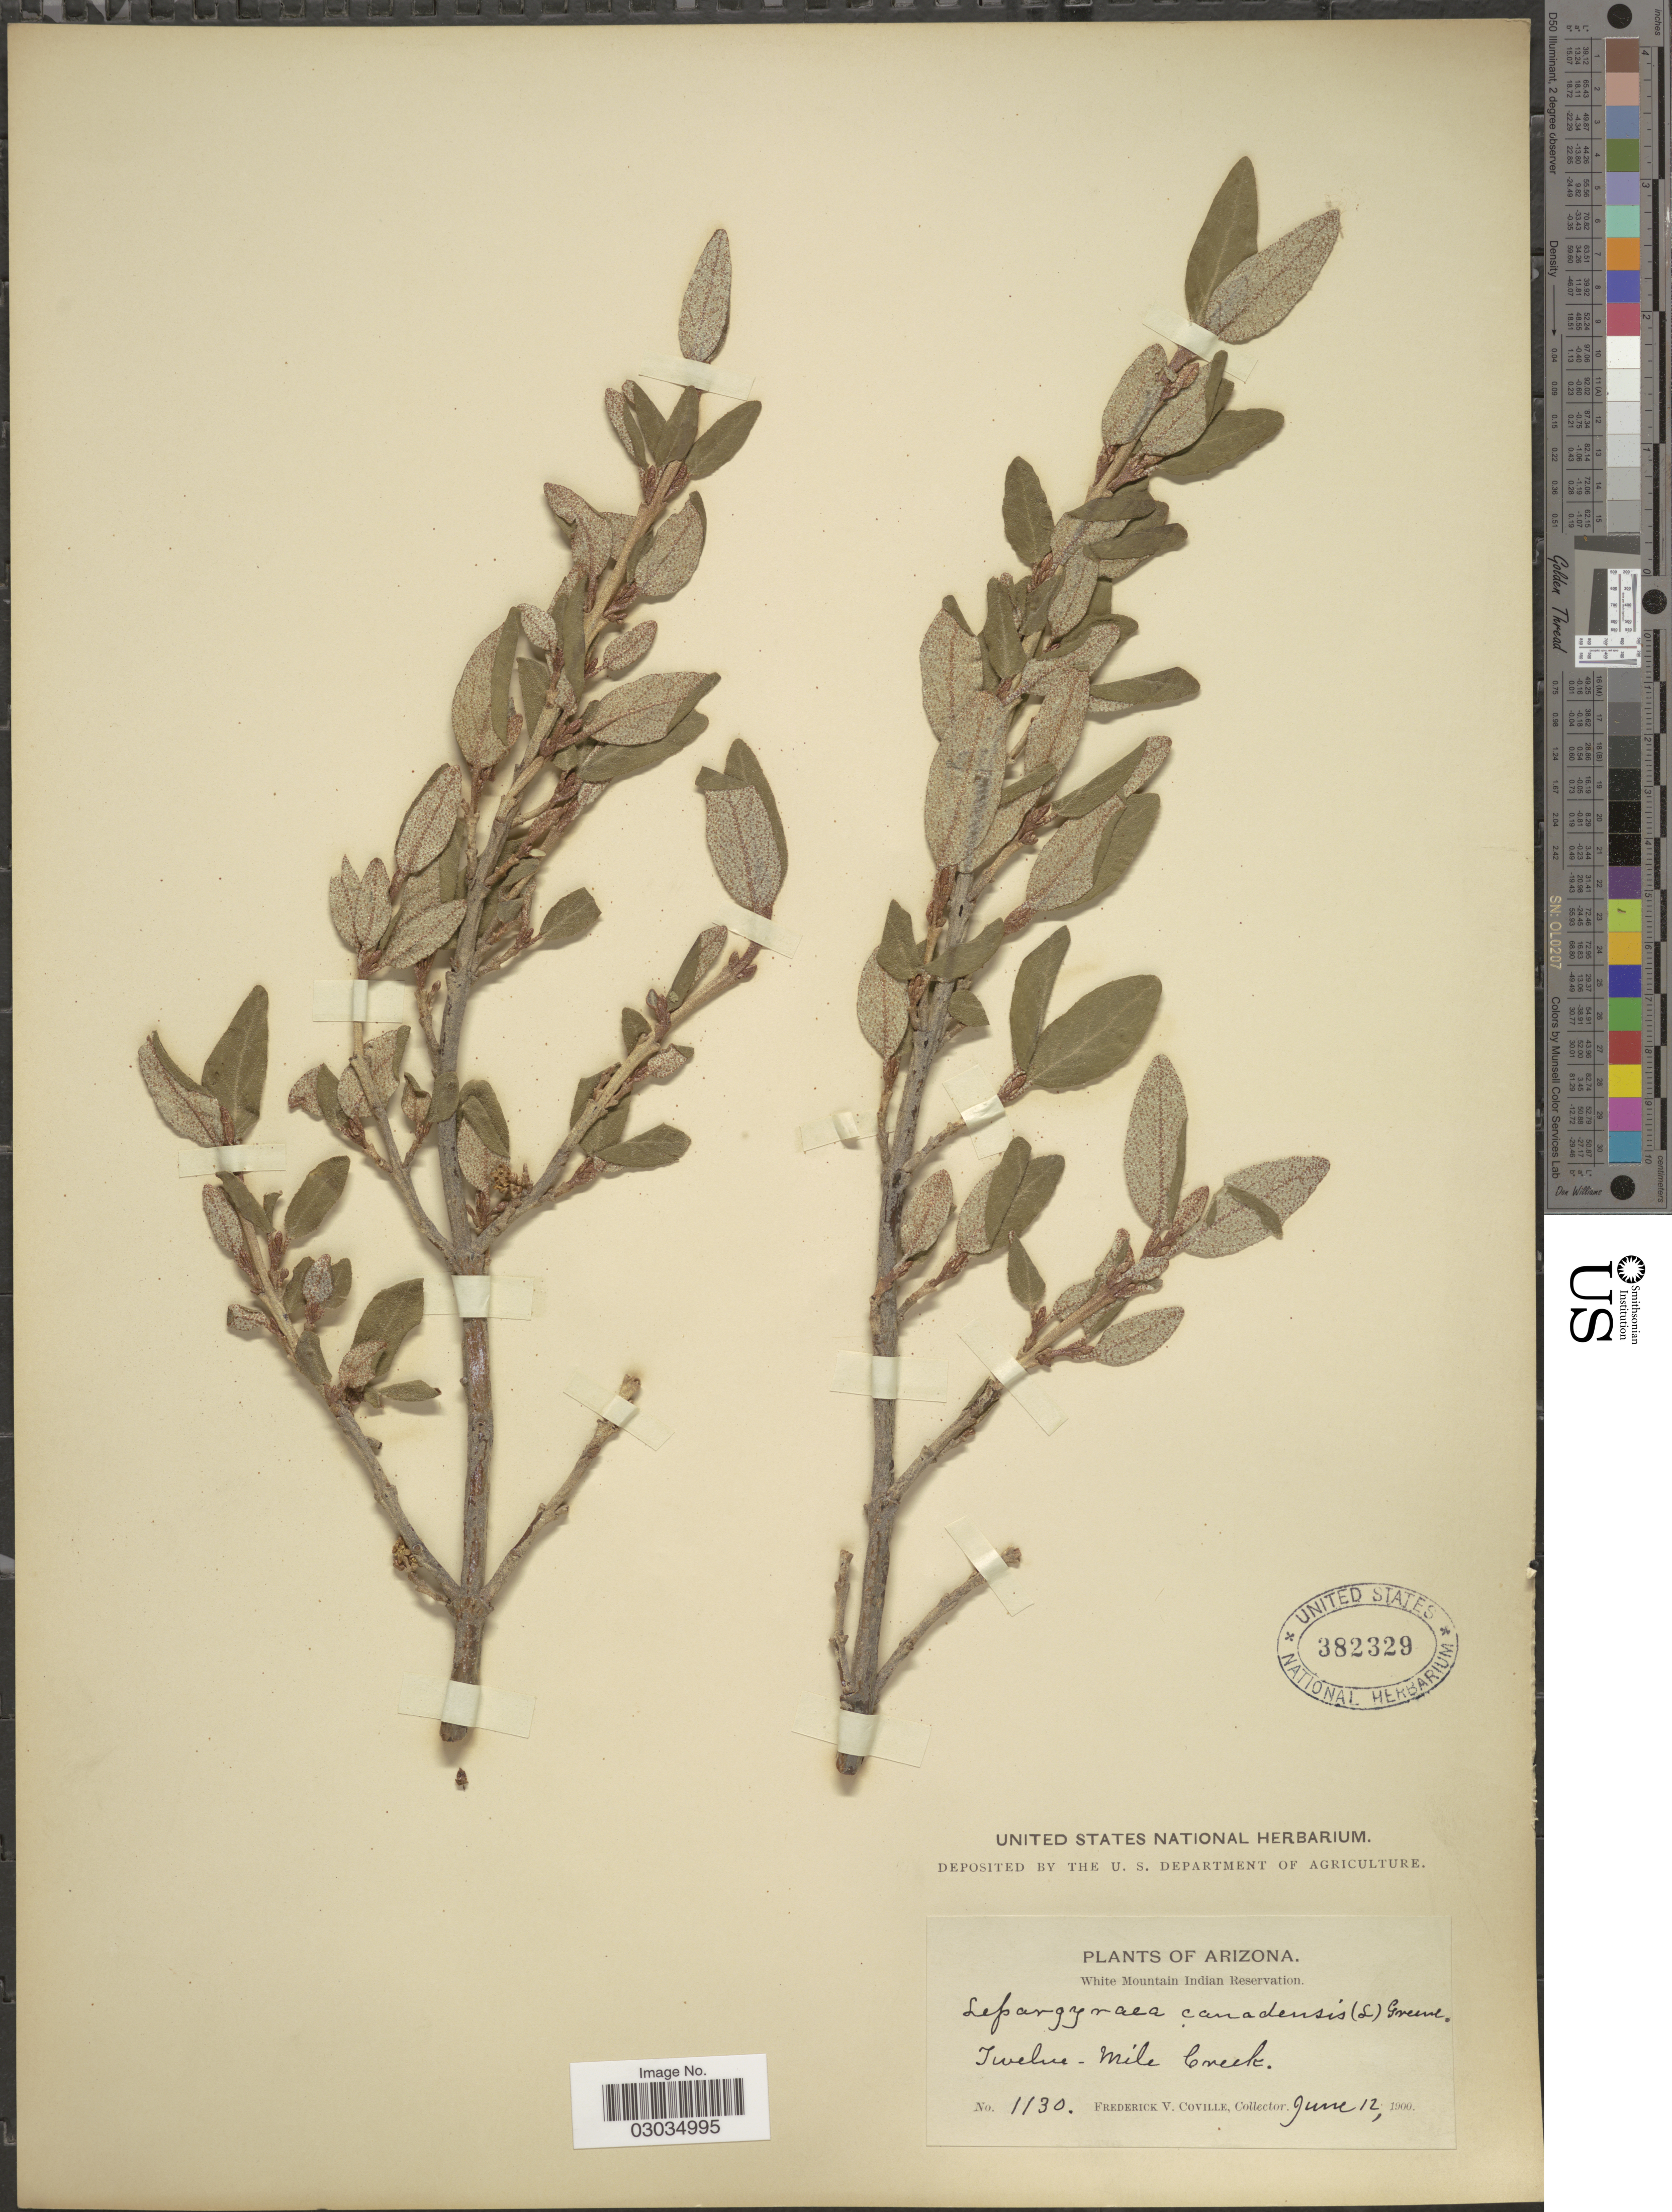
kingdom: Plantae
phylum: Tracheophyta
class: Magnoliopsida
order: Rosales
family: Elaeagnaceae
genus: Shepherdia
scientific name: Shepherdia canadensis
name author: (L.) Nutt.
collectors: F. V. Coville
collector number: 1130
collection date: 1900-06-12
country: United States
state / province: Arizona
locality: Twelve - Mile Creek, White Mountain Indian Reservation.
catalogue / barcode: US 382329